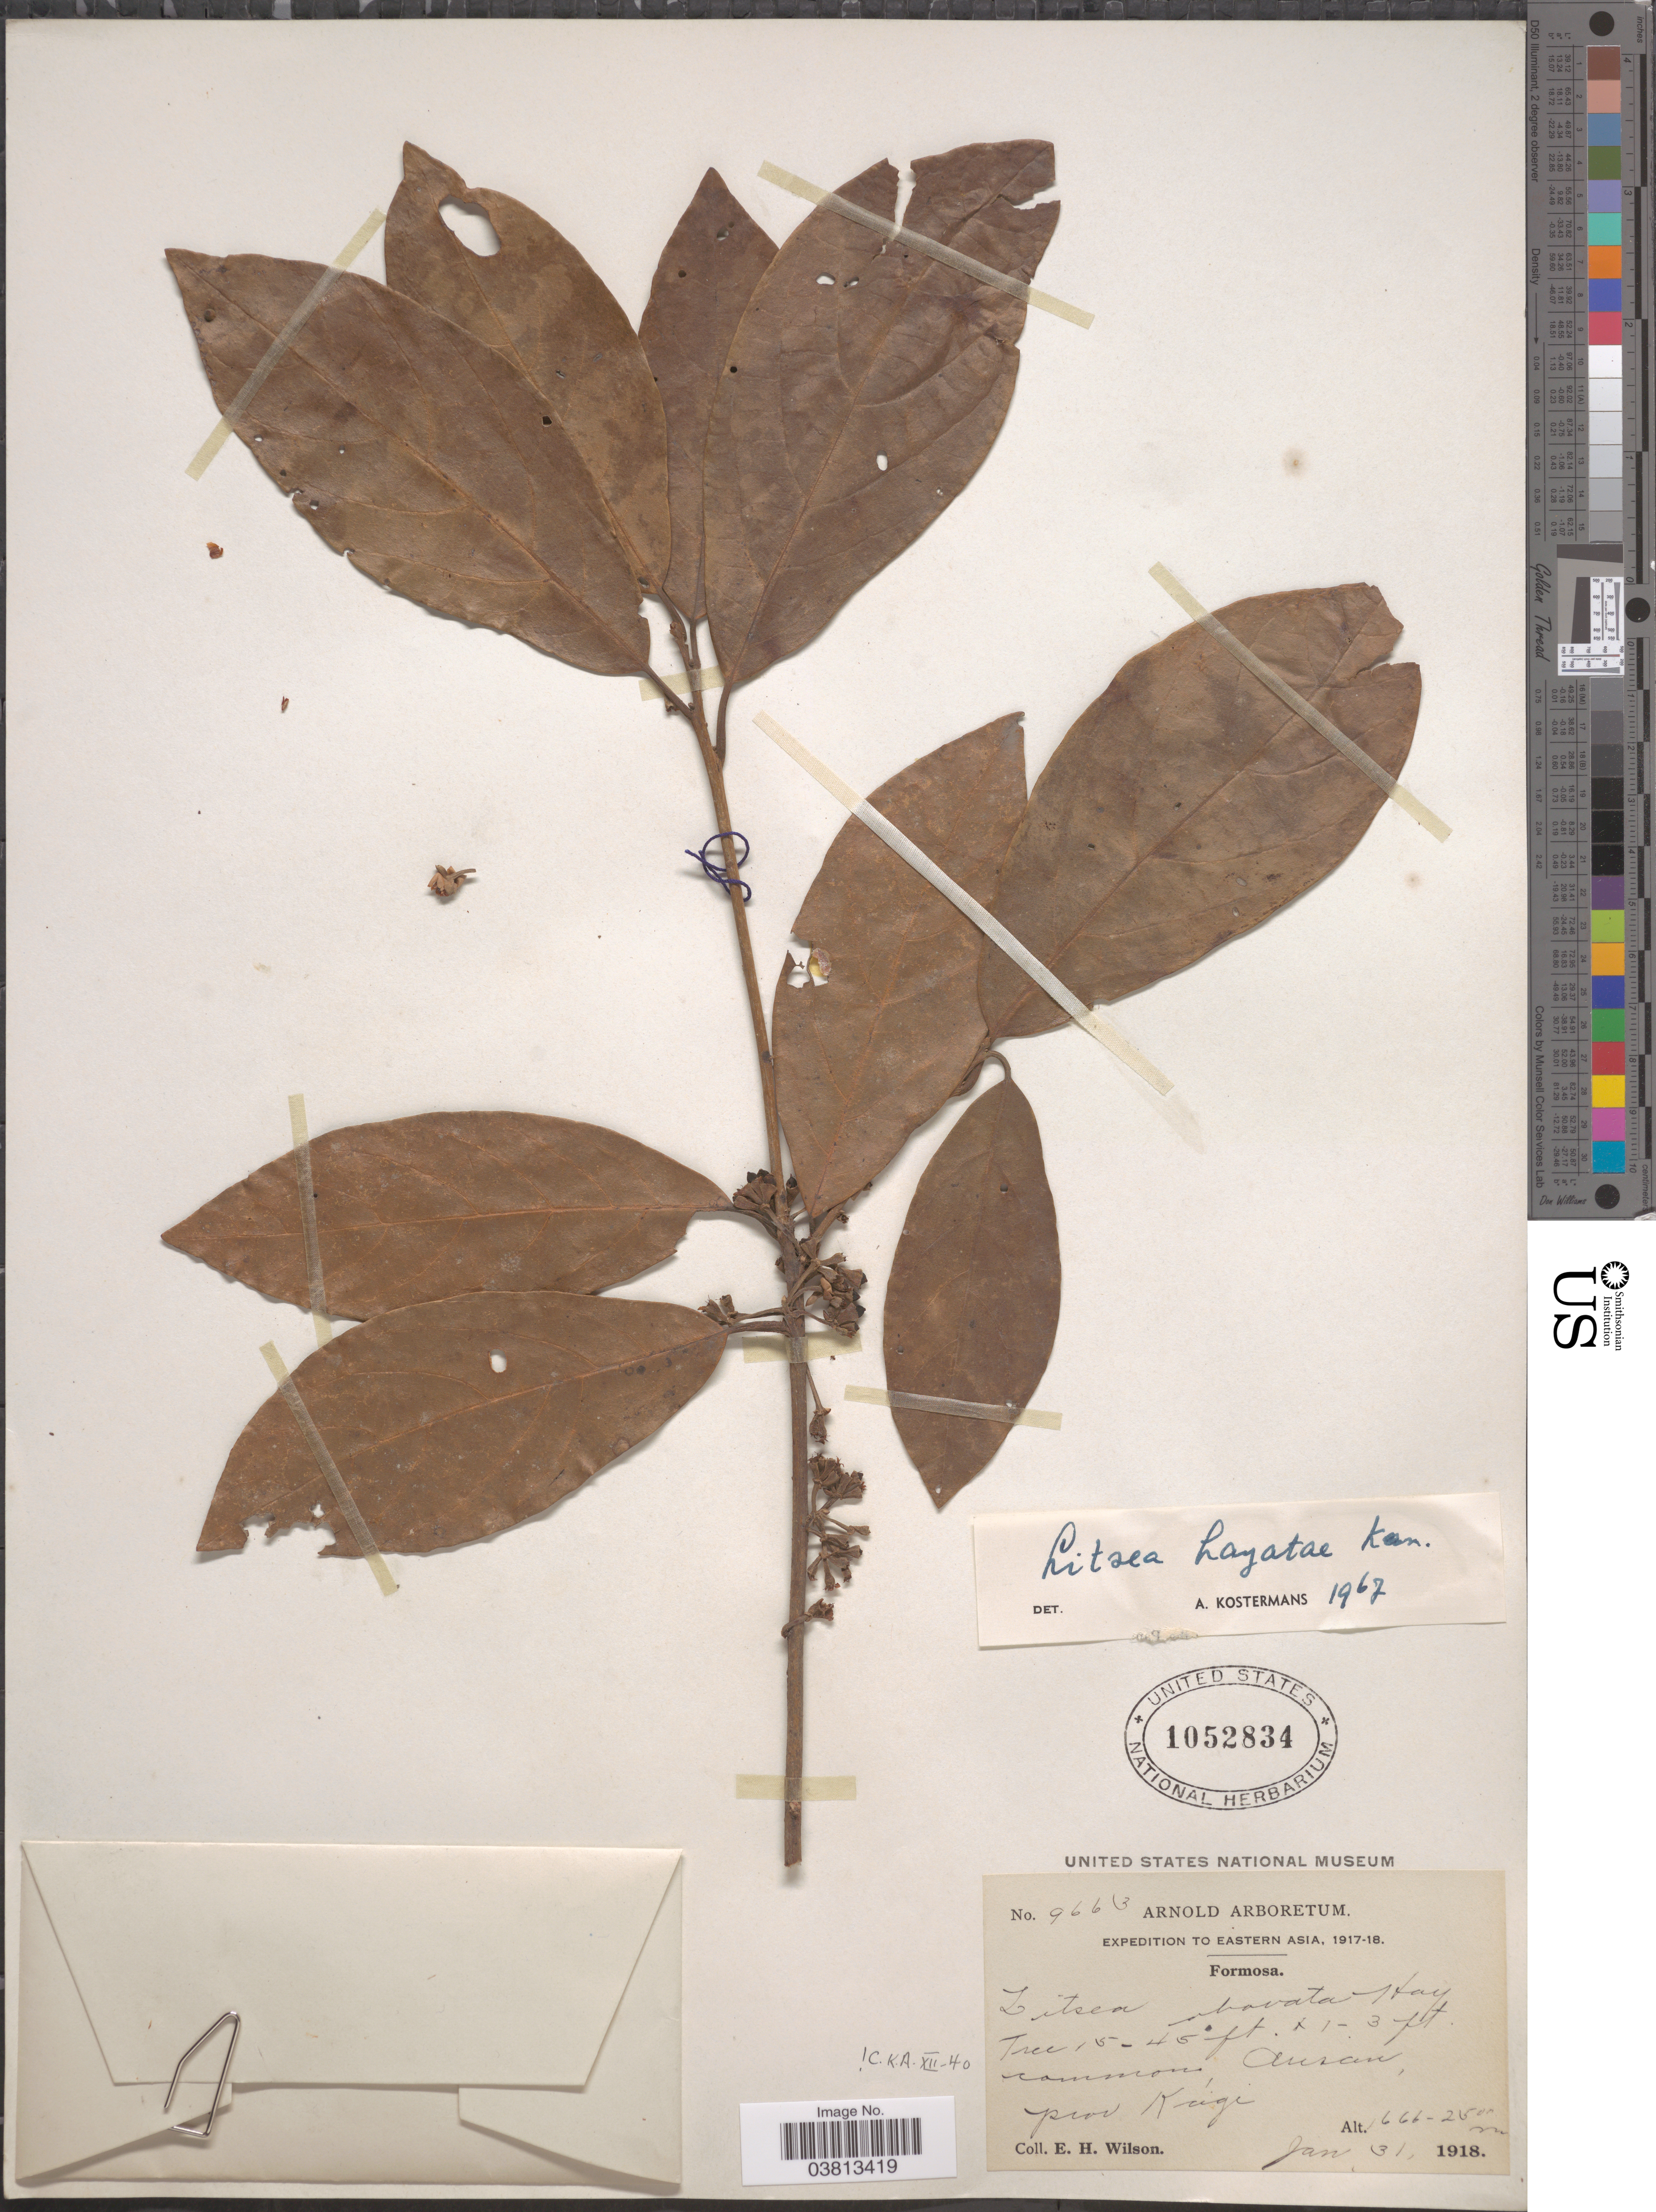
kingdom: Plantae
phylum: Tracheophyta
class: Magnoliopsida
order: Laurales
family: Lauraceae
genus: Litsea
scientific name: Litsea hayatae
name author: Kaneh.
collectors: E. Wilson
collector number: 9663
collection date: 1918-01-31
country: Taiwan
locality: Eastern Asia. Formosa. Arisan prov. Kaigi.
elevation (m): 1666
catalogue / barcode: US 1052834